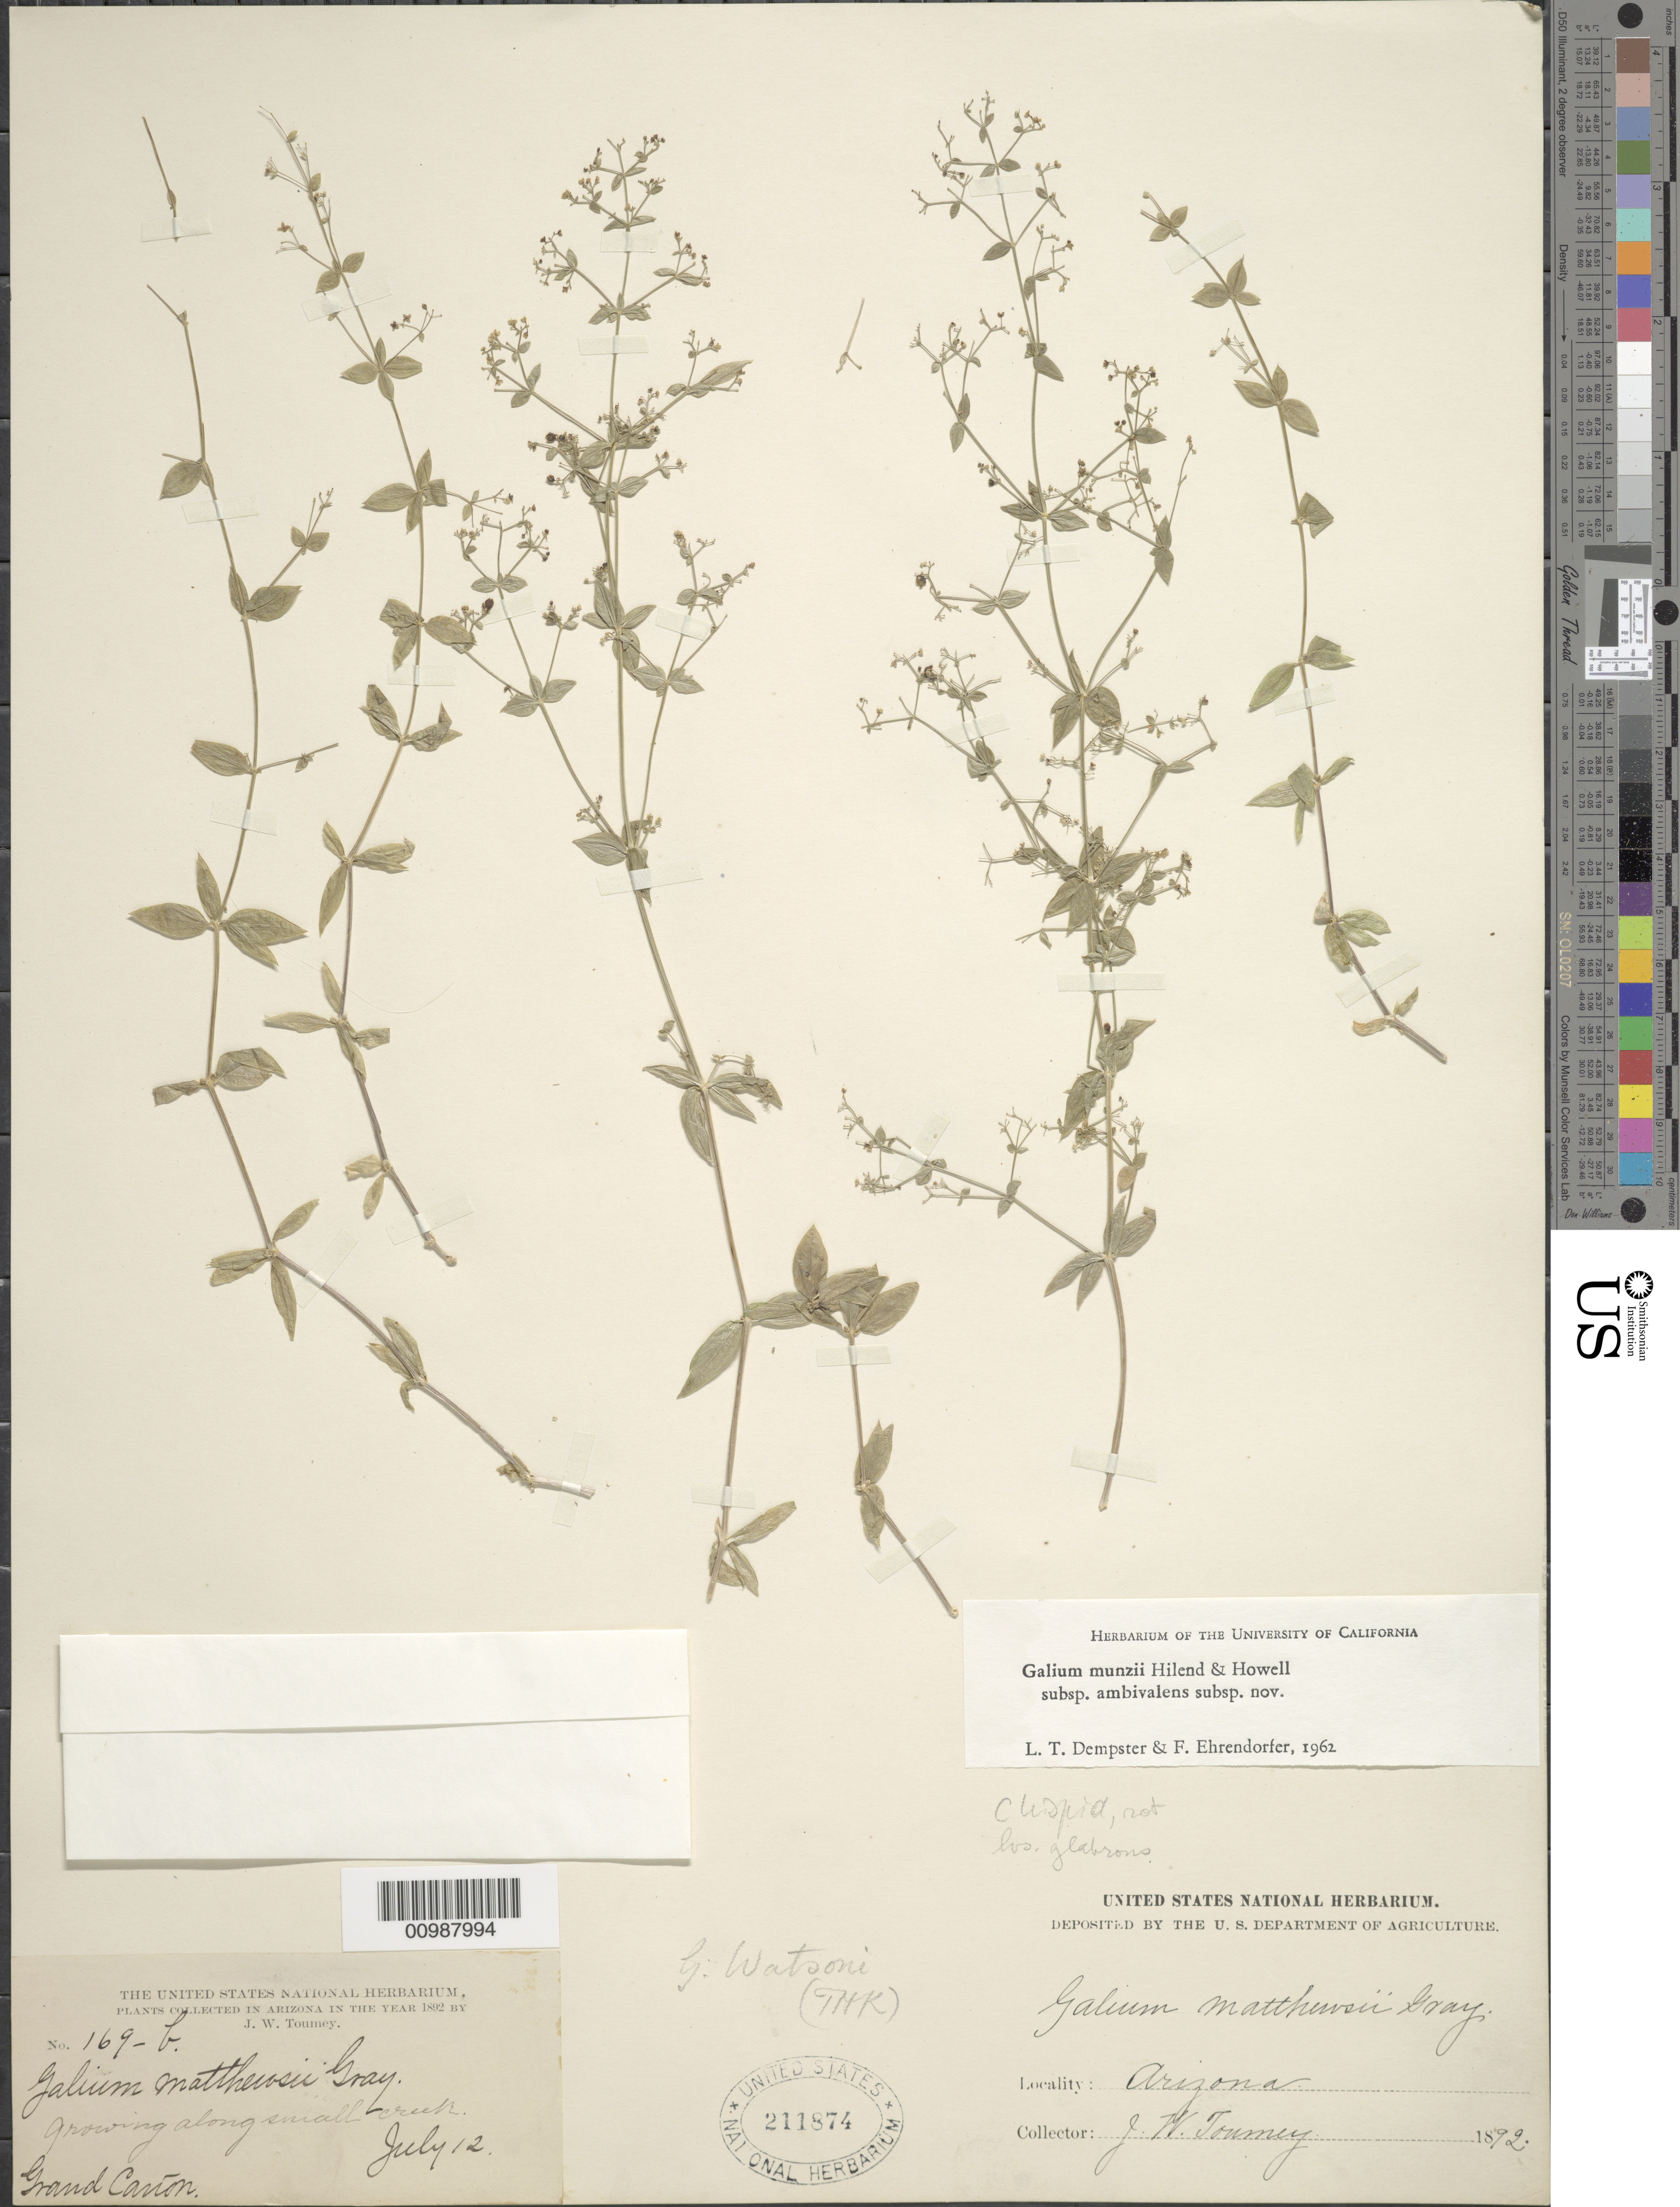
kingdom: Plantae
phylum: Tracheophyta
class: Magnoliopsida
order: Gentianales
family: Rubiaceae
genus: Galium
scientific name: Galium munzii subsp. munzii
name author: Hilend & J.T. Howell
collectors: J. W. Toumey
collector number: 169B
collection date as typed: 12 Jul 1892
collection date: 1892-07-12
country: United States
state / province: Arizona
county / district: Coconino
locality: Grand Canyon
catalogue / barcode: US 211874